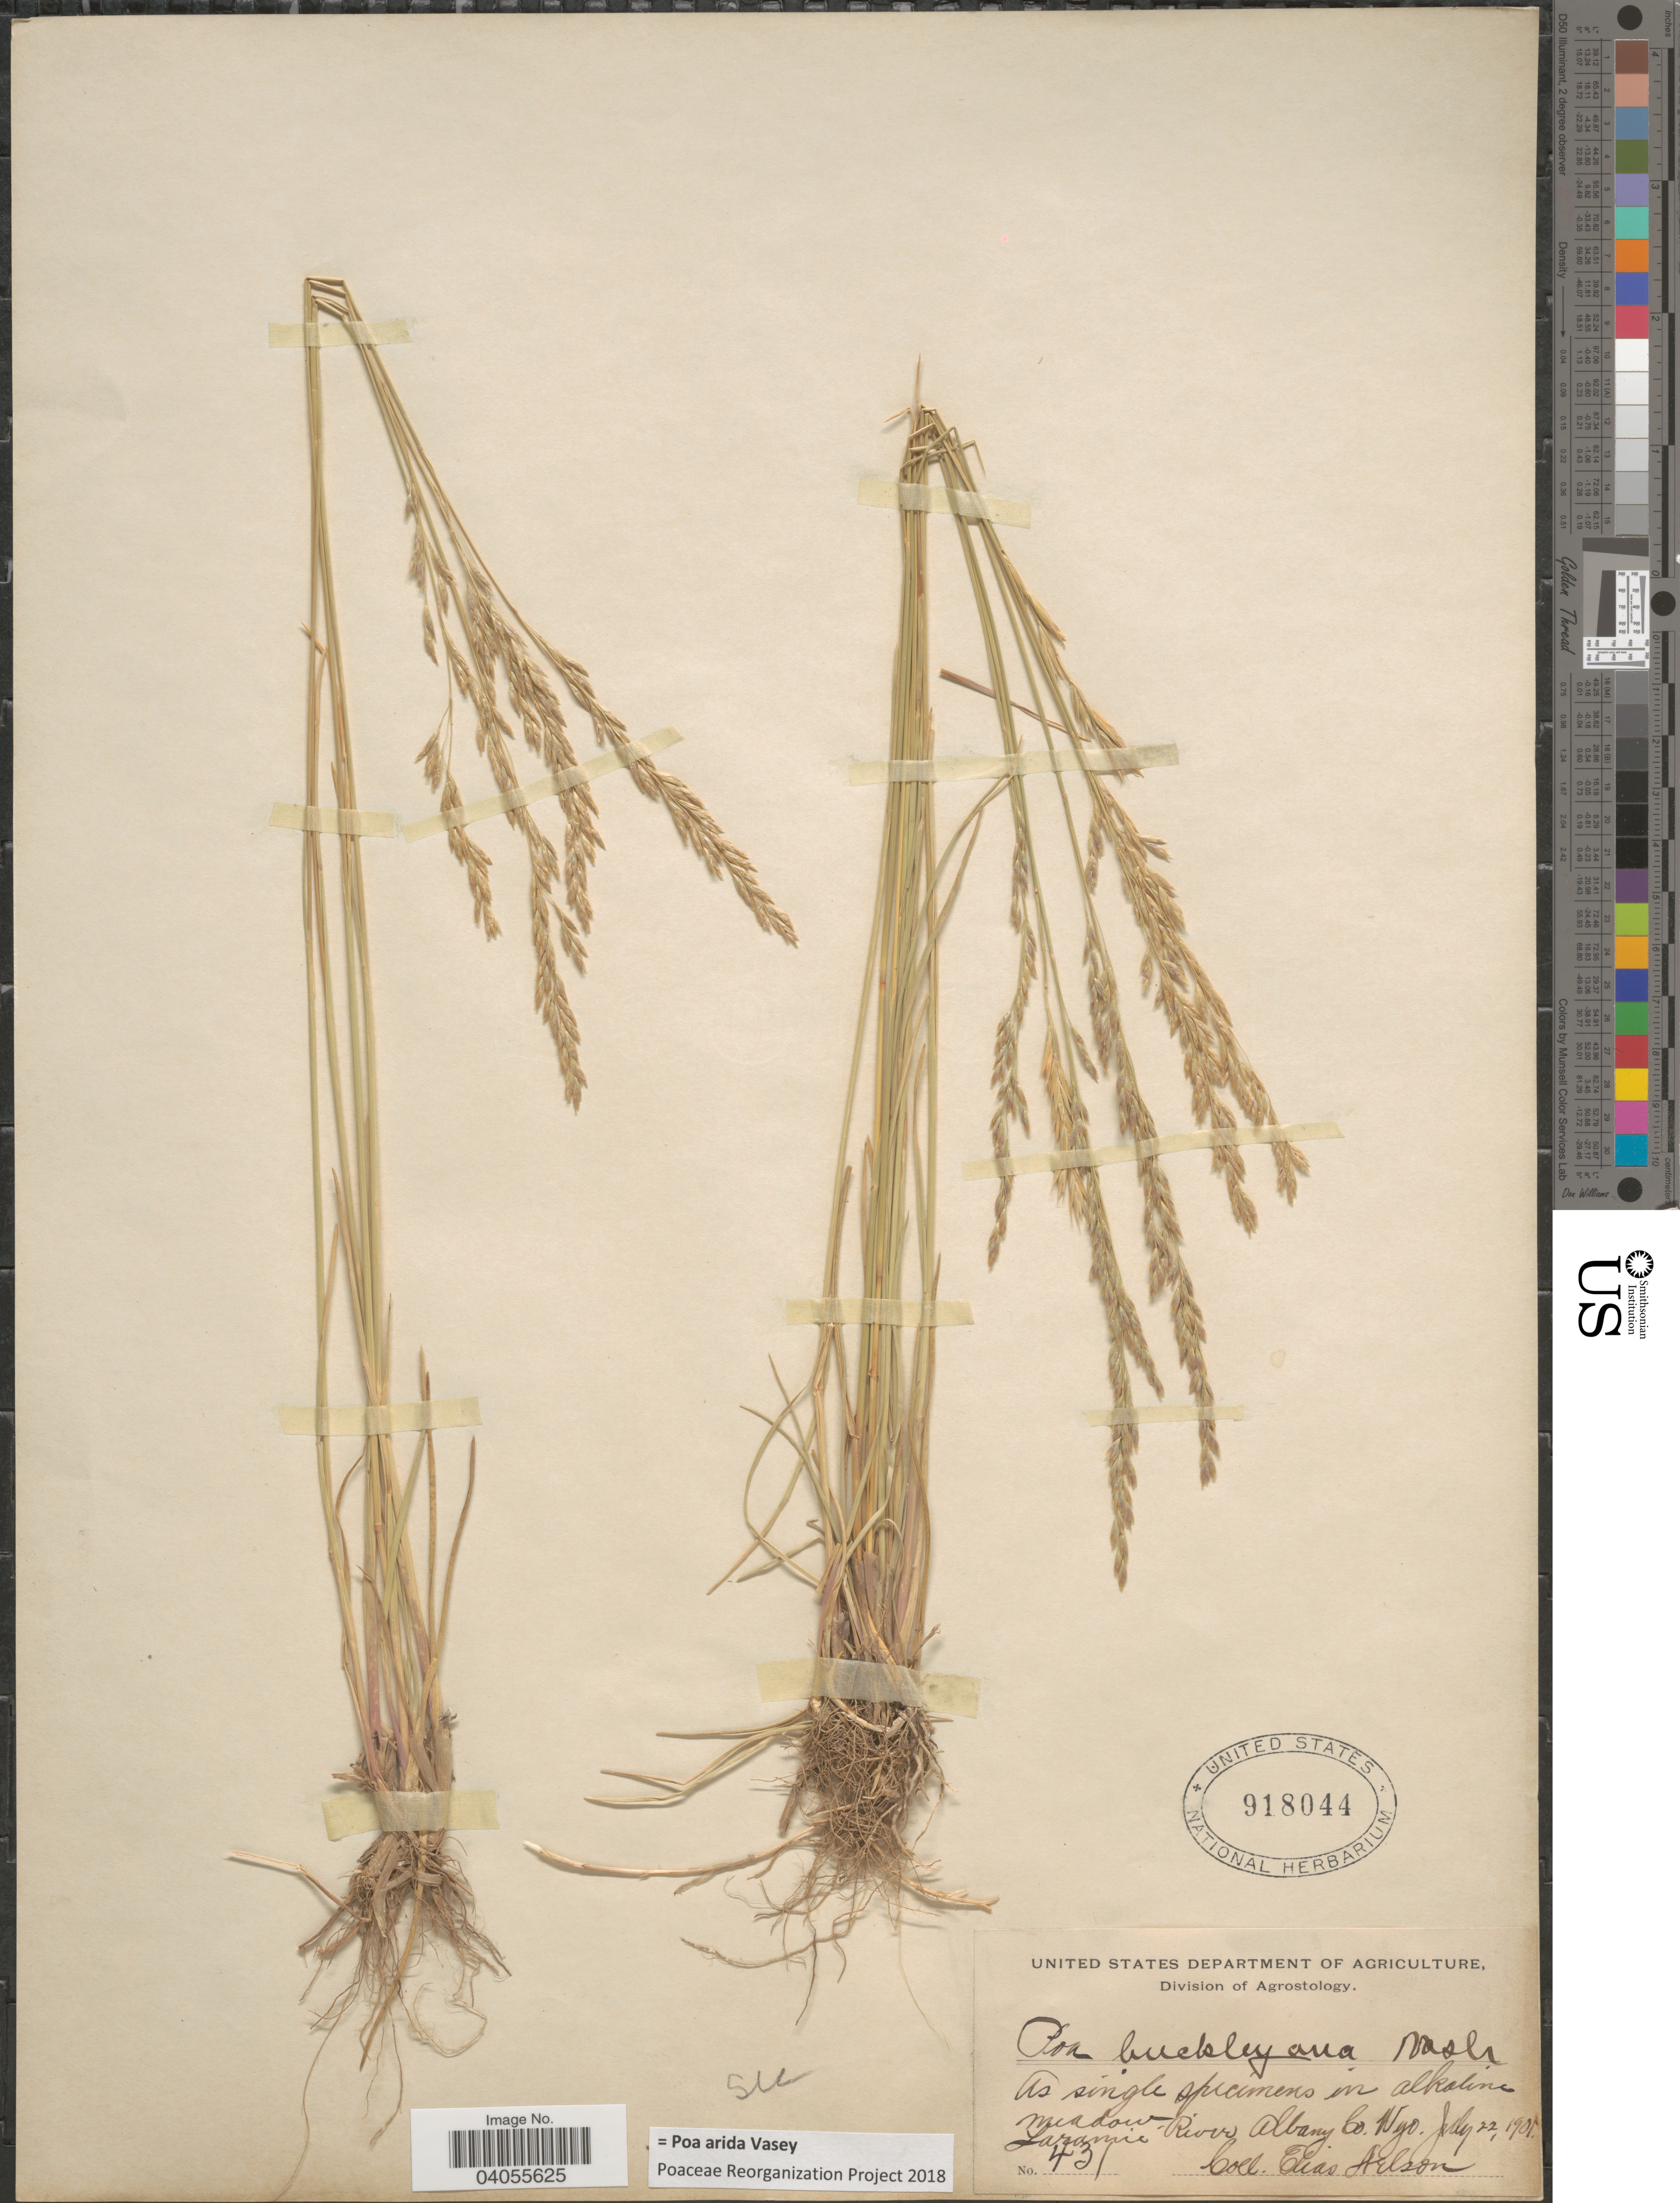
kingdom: Plantae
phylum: Tracheophyta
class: Liliopsida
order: Poales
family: Poaceae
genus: Poa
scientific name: Poa arida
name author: Vasey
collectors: E. Nelson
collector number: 431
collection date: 1901-07-22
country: United States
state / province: Wyoming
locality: Laramie River, Albany Co.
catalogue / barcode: US 918044